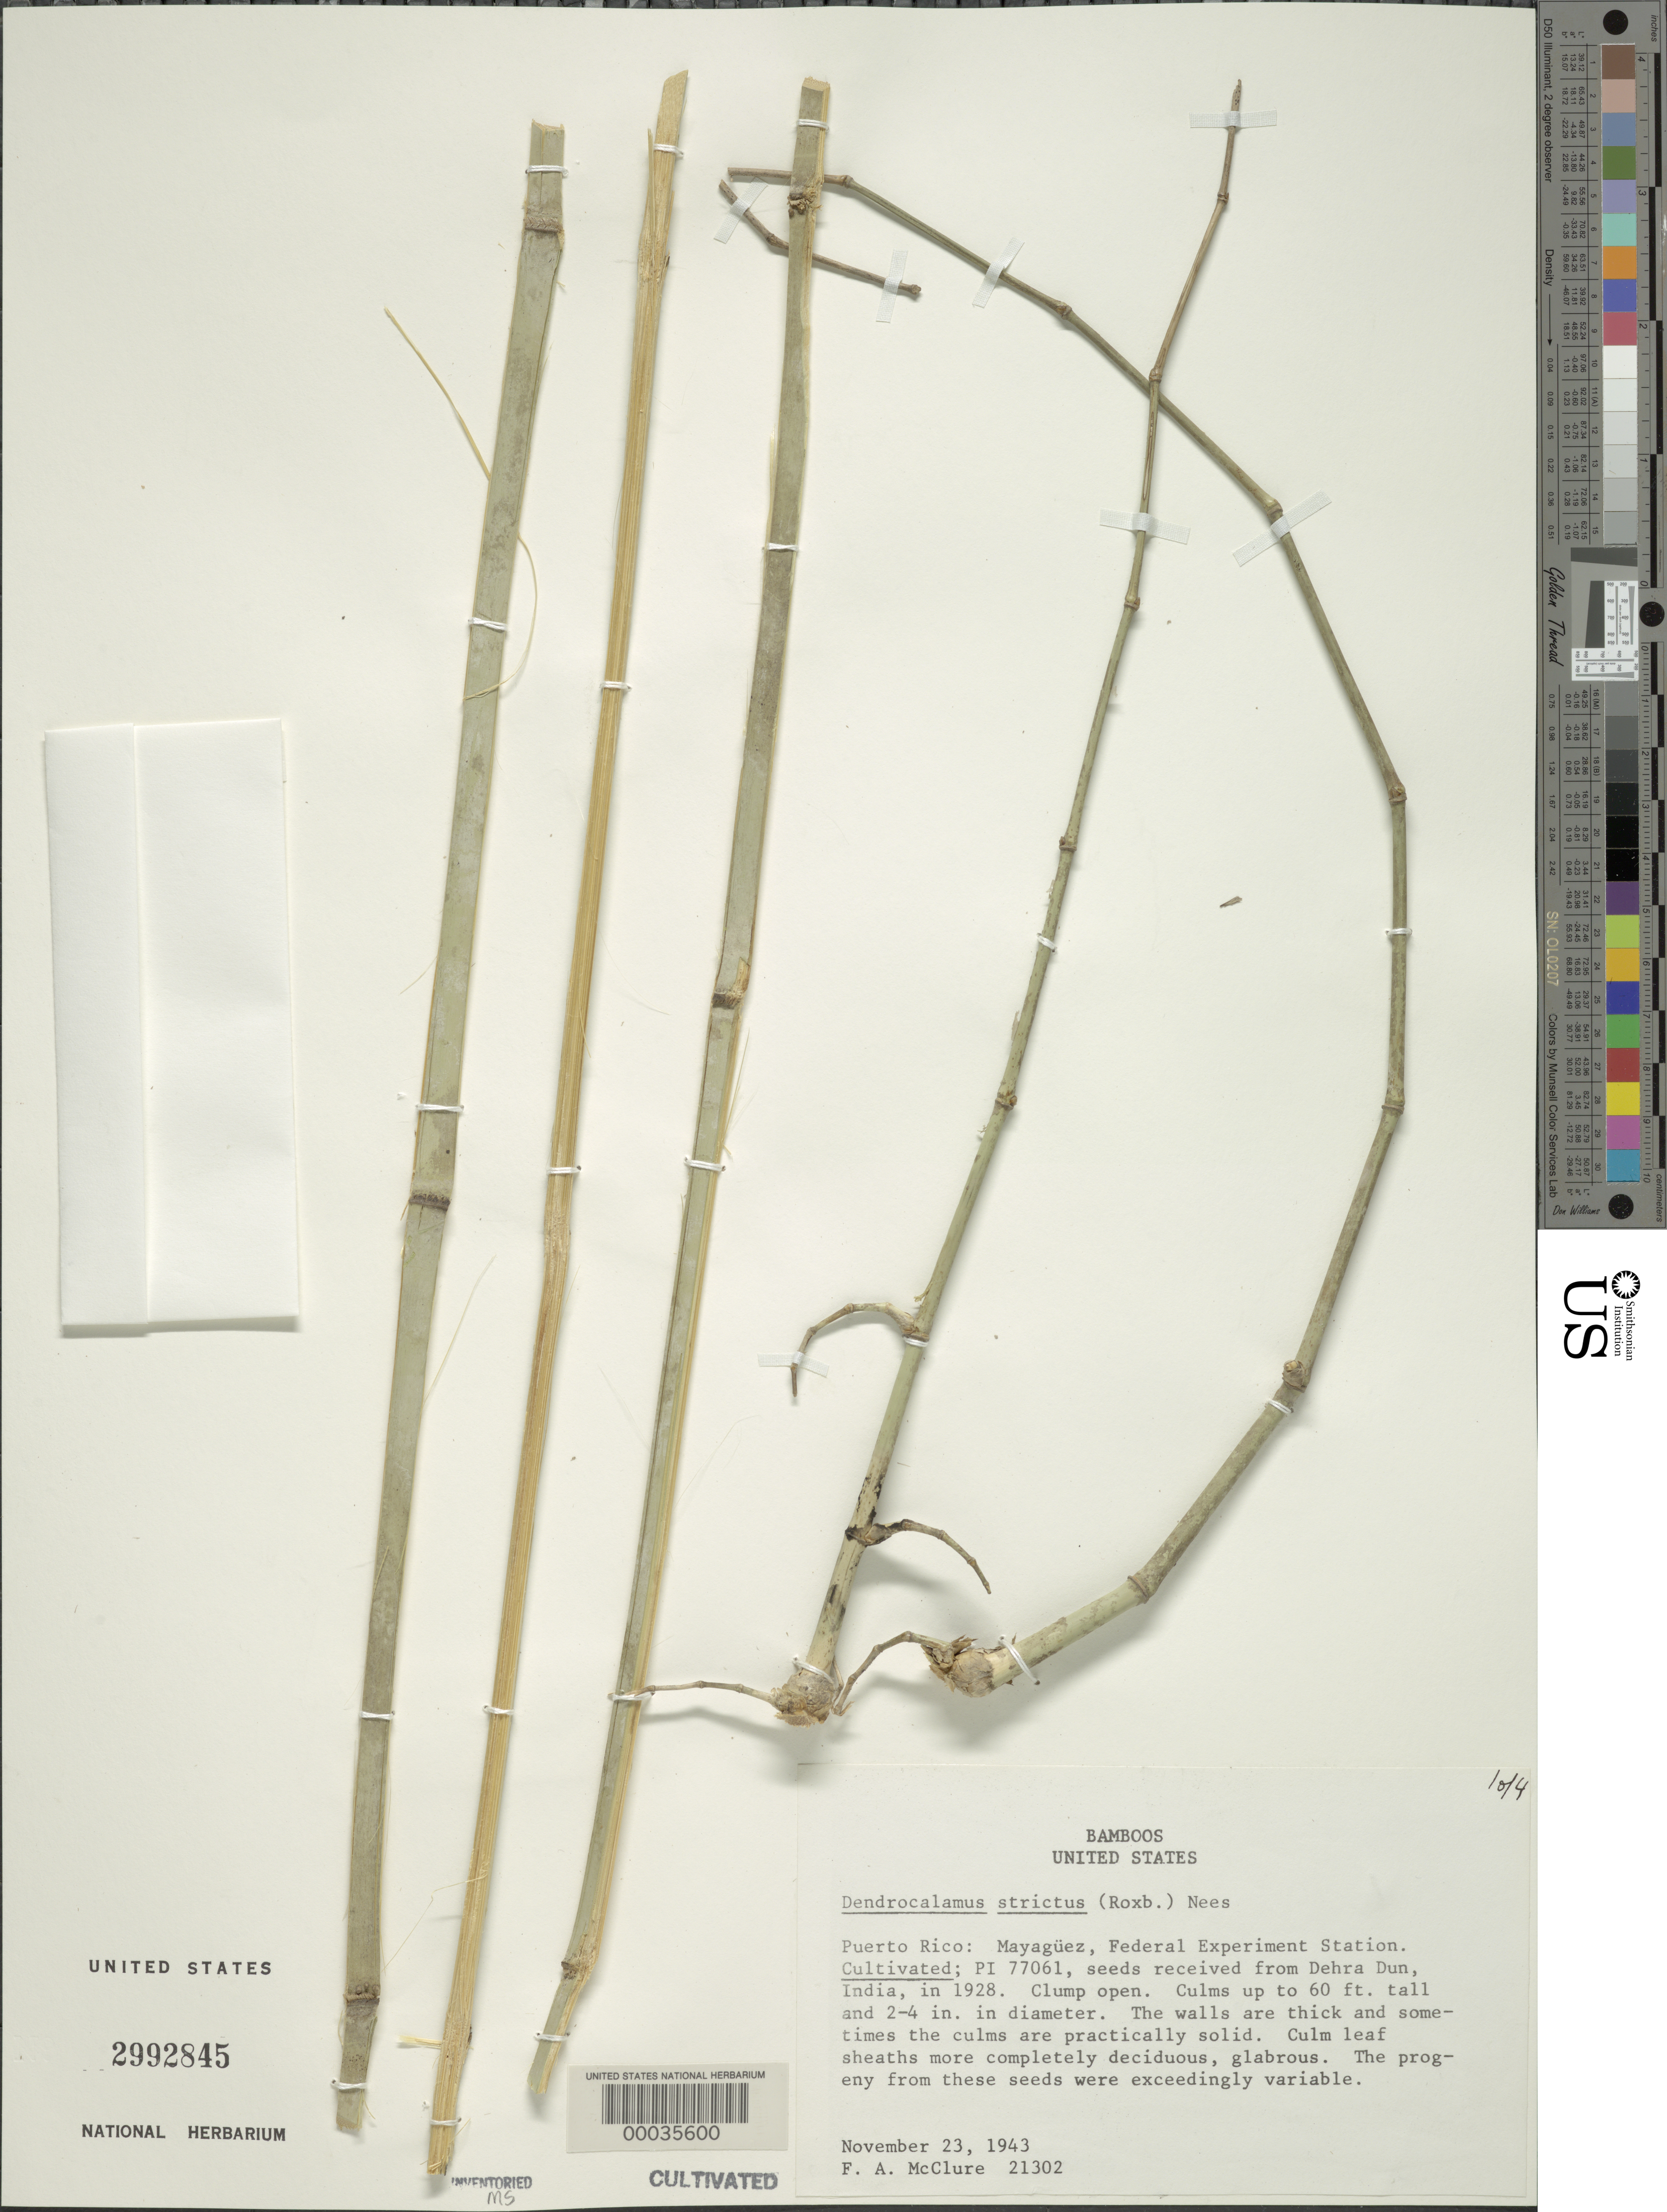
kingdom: Plantae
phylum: Tracheophyta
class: Liliopsida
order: Poales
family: Poaceae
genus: Dendrocalamus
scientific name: Dendrocalamus strictus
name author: (Roxb.) Nees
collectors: F. A. McClure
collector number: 21302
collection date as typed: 23 Nov 1943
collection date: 1943-11-23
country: Puerto Rico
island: Greater Antilles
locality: Federal experimental station, mayaguez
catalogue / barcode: US 2992845